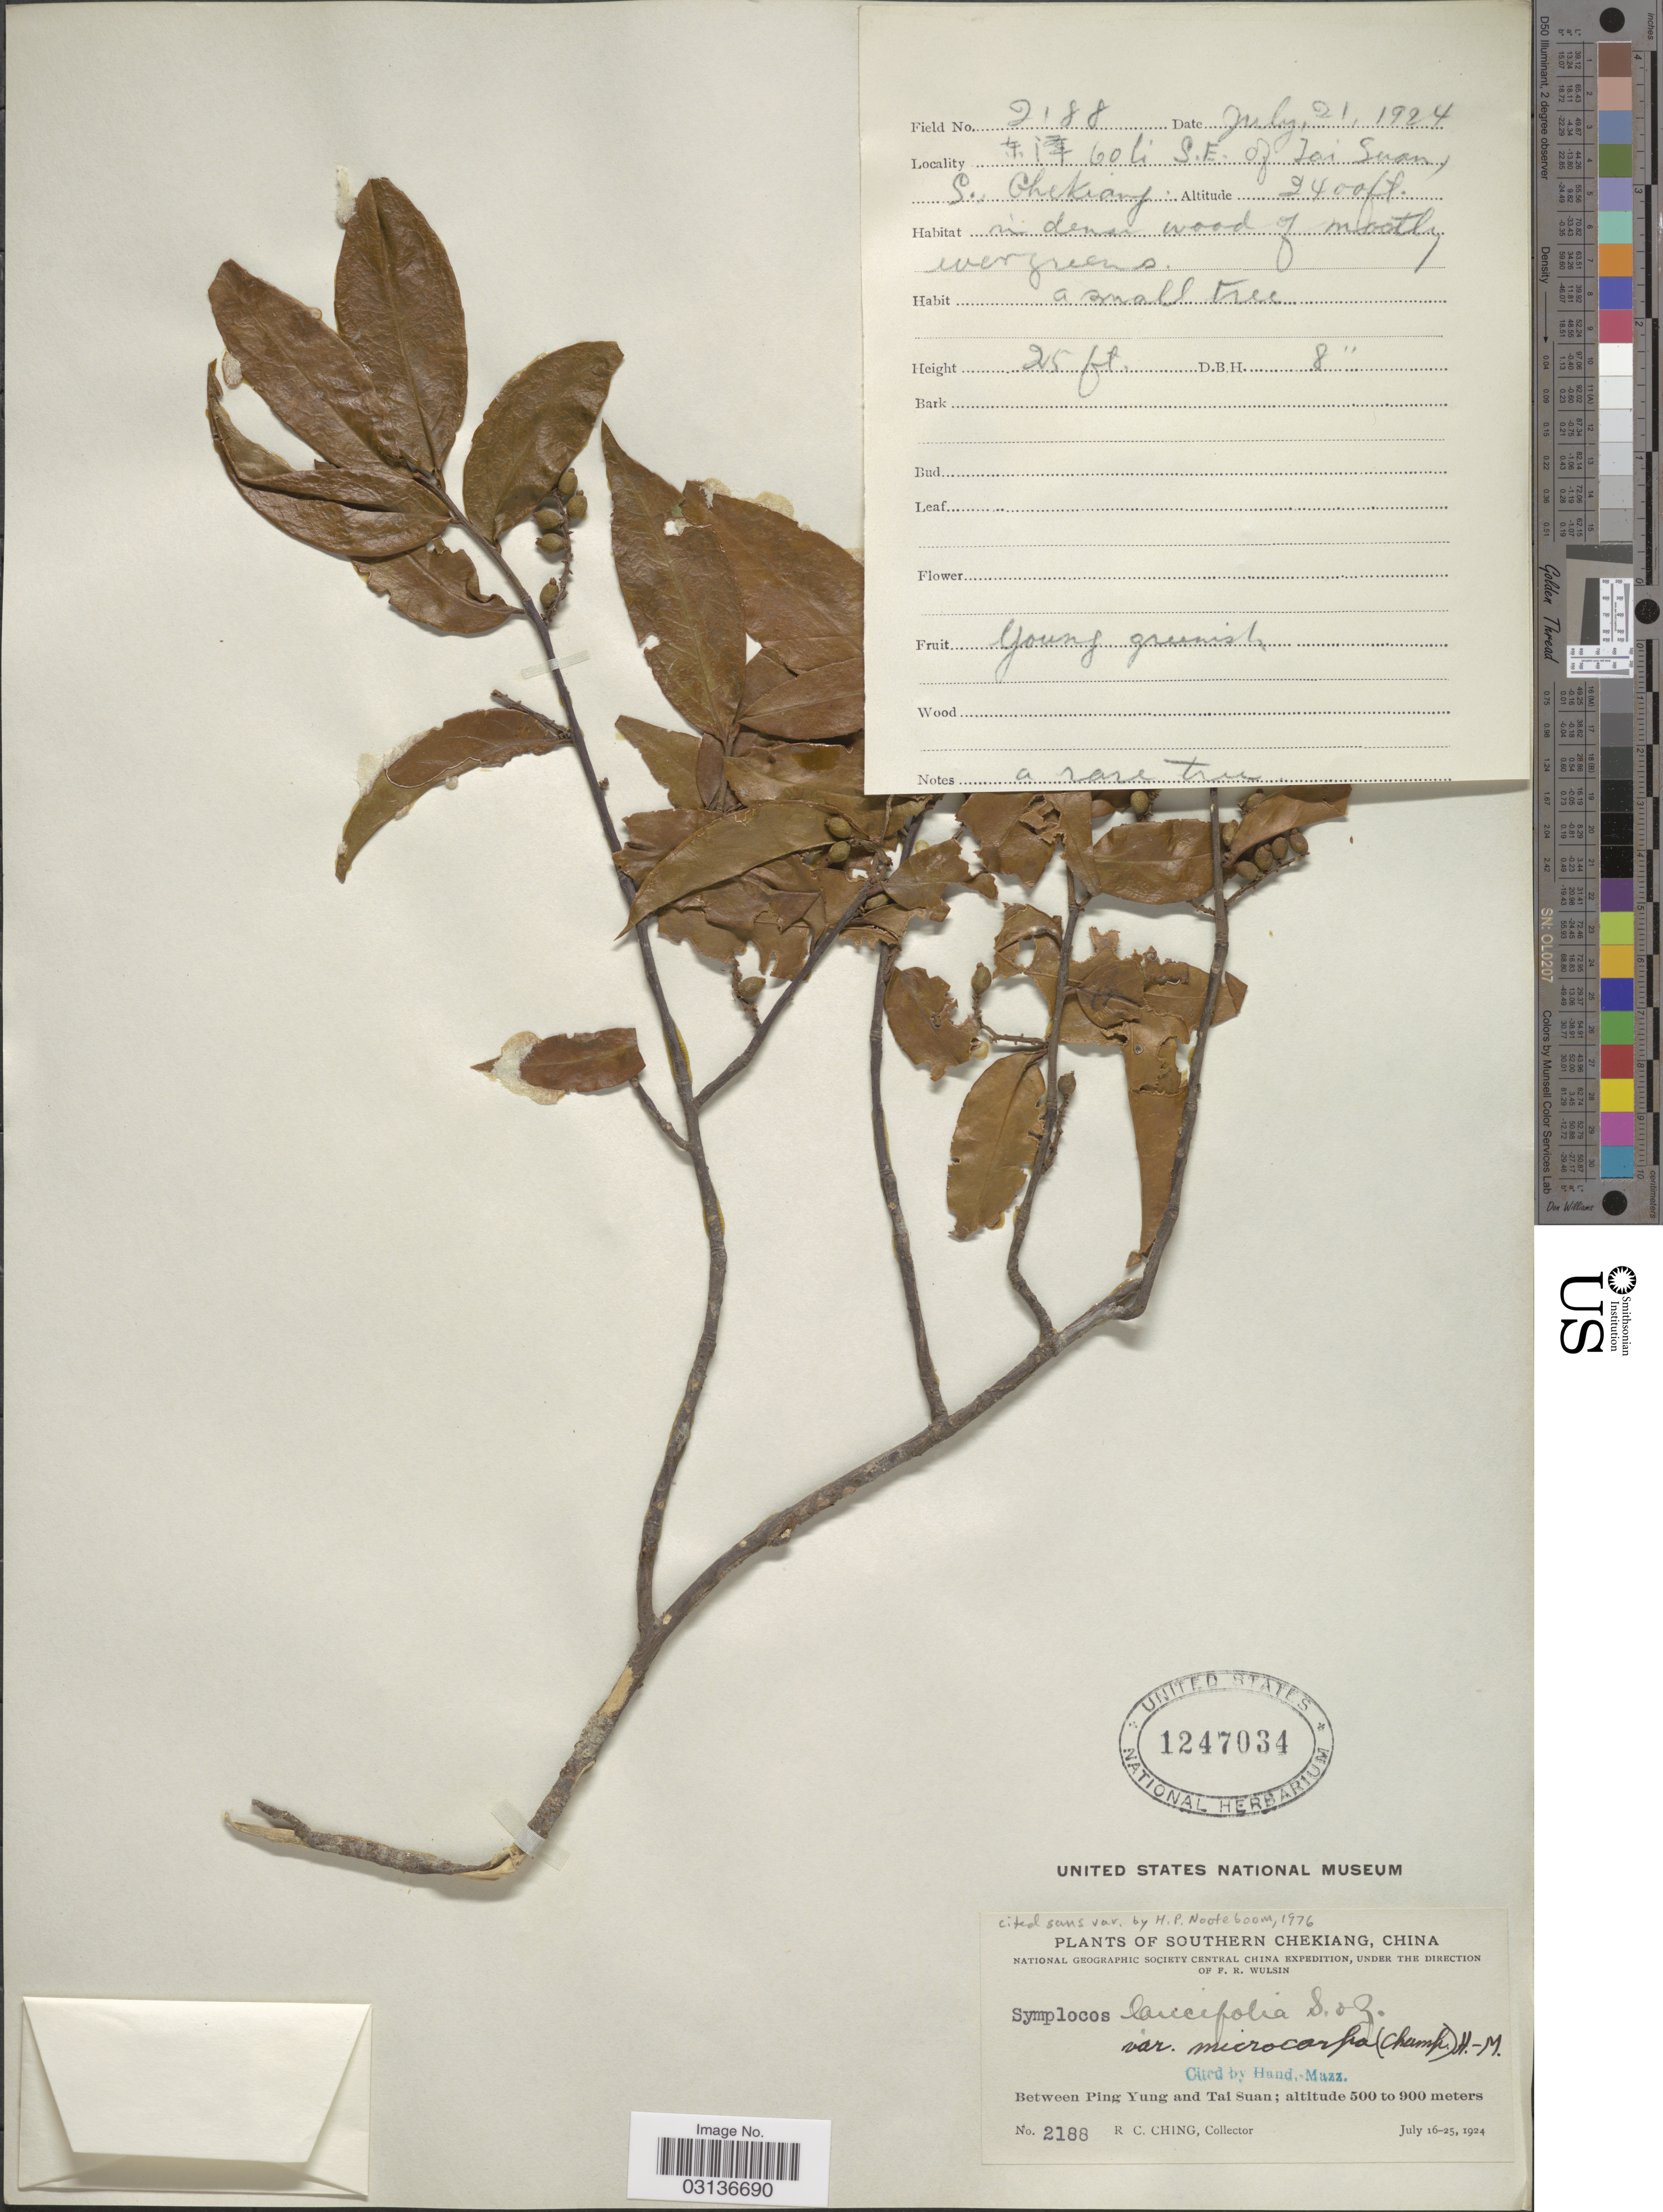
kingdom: Plantae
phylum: Tracheophyta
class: Magnoliopsida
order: Ericales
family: Symplocaceae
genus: Symplocos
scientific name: Symplocos lancifolia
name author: Siebert & Zucc.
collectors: R. C. Ching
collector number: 2188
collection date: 1924-07-21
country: China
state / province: Zhejiang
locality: X 60 li S.E. of Tai Suan, S. Chekiang.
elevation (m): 732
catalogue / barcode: US 1247034